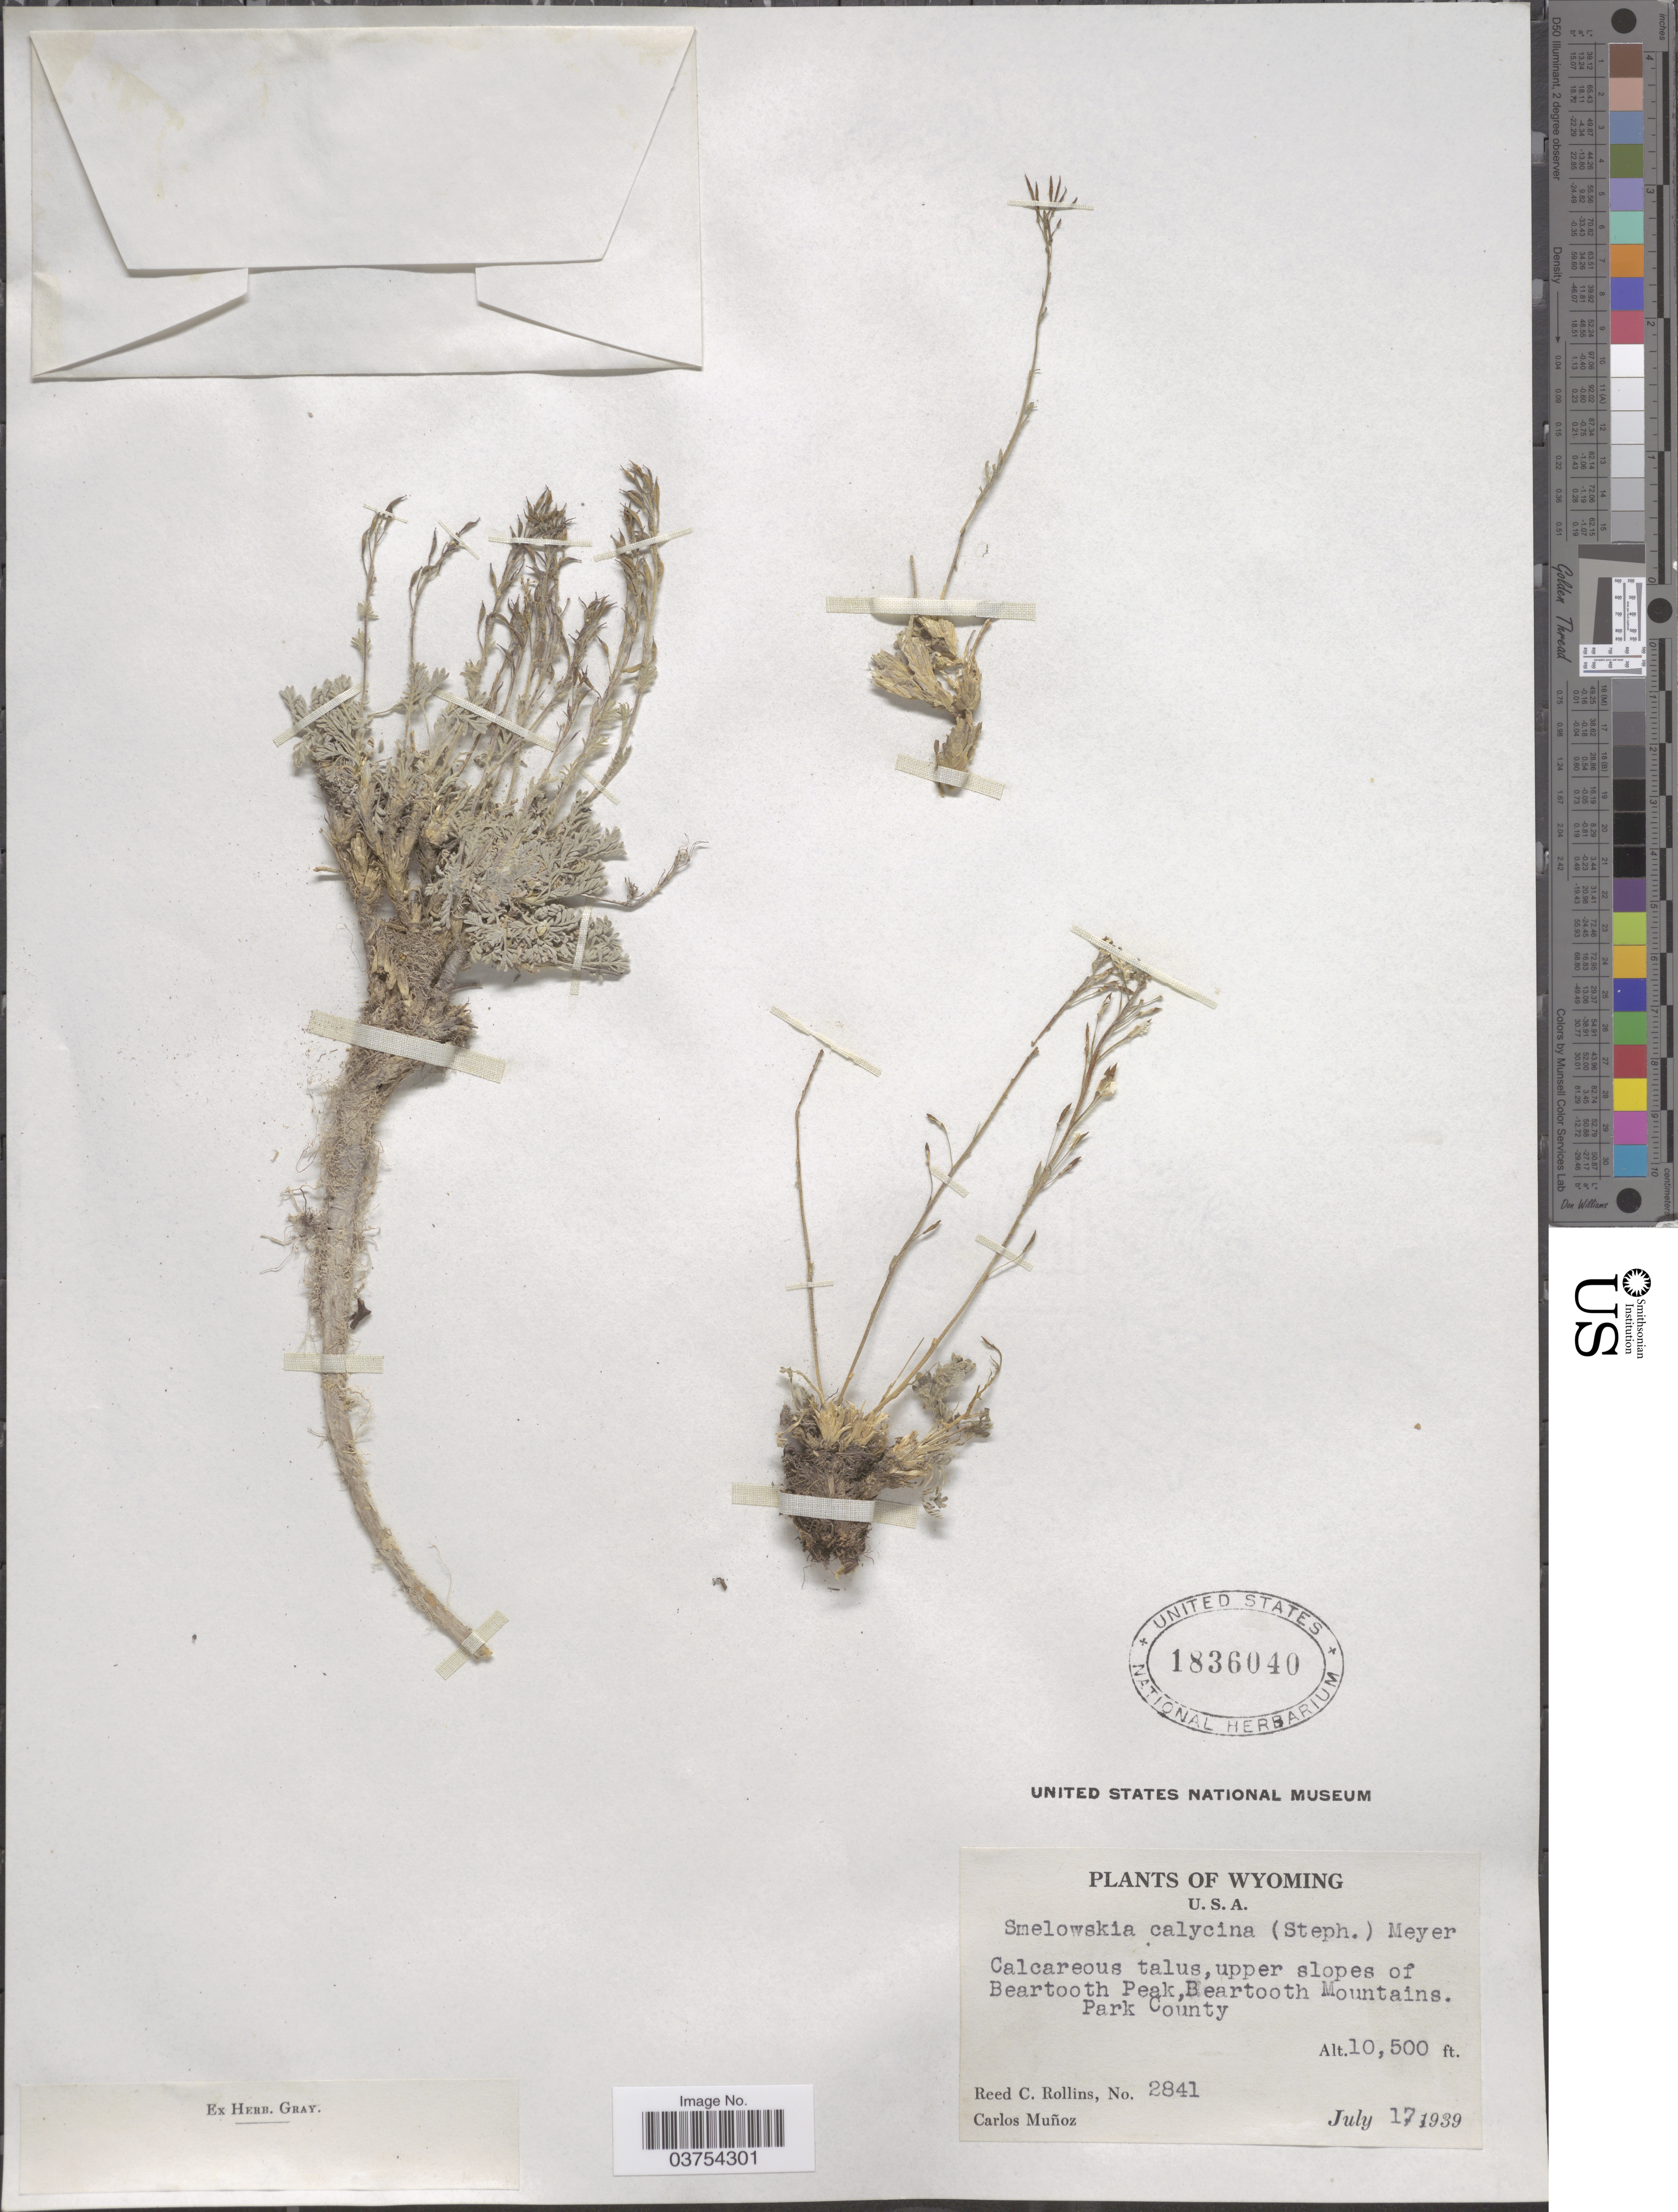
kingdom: Plantae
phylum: Tracheophyta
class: Magnoliopsida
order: Brassicales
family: Brassicaceae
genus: Smelowskia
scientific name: Smelowskia calycina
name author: (Stephan) C.A. Mey.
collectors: R. C. Rollins & C. Muñoz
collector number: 2841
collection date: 1939-07-17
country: United States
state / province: Wyoming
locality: Upper slopes of Beartooth Peak, Beartooth Mountains. Park County.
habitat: calcerous talus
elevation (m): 3200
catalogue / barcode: US 1836040